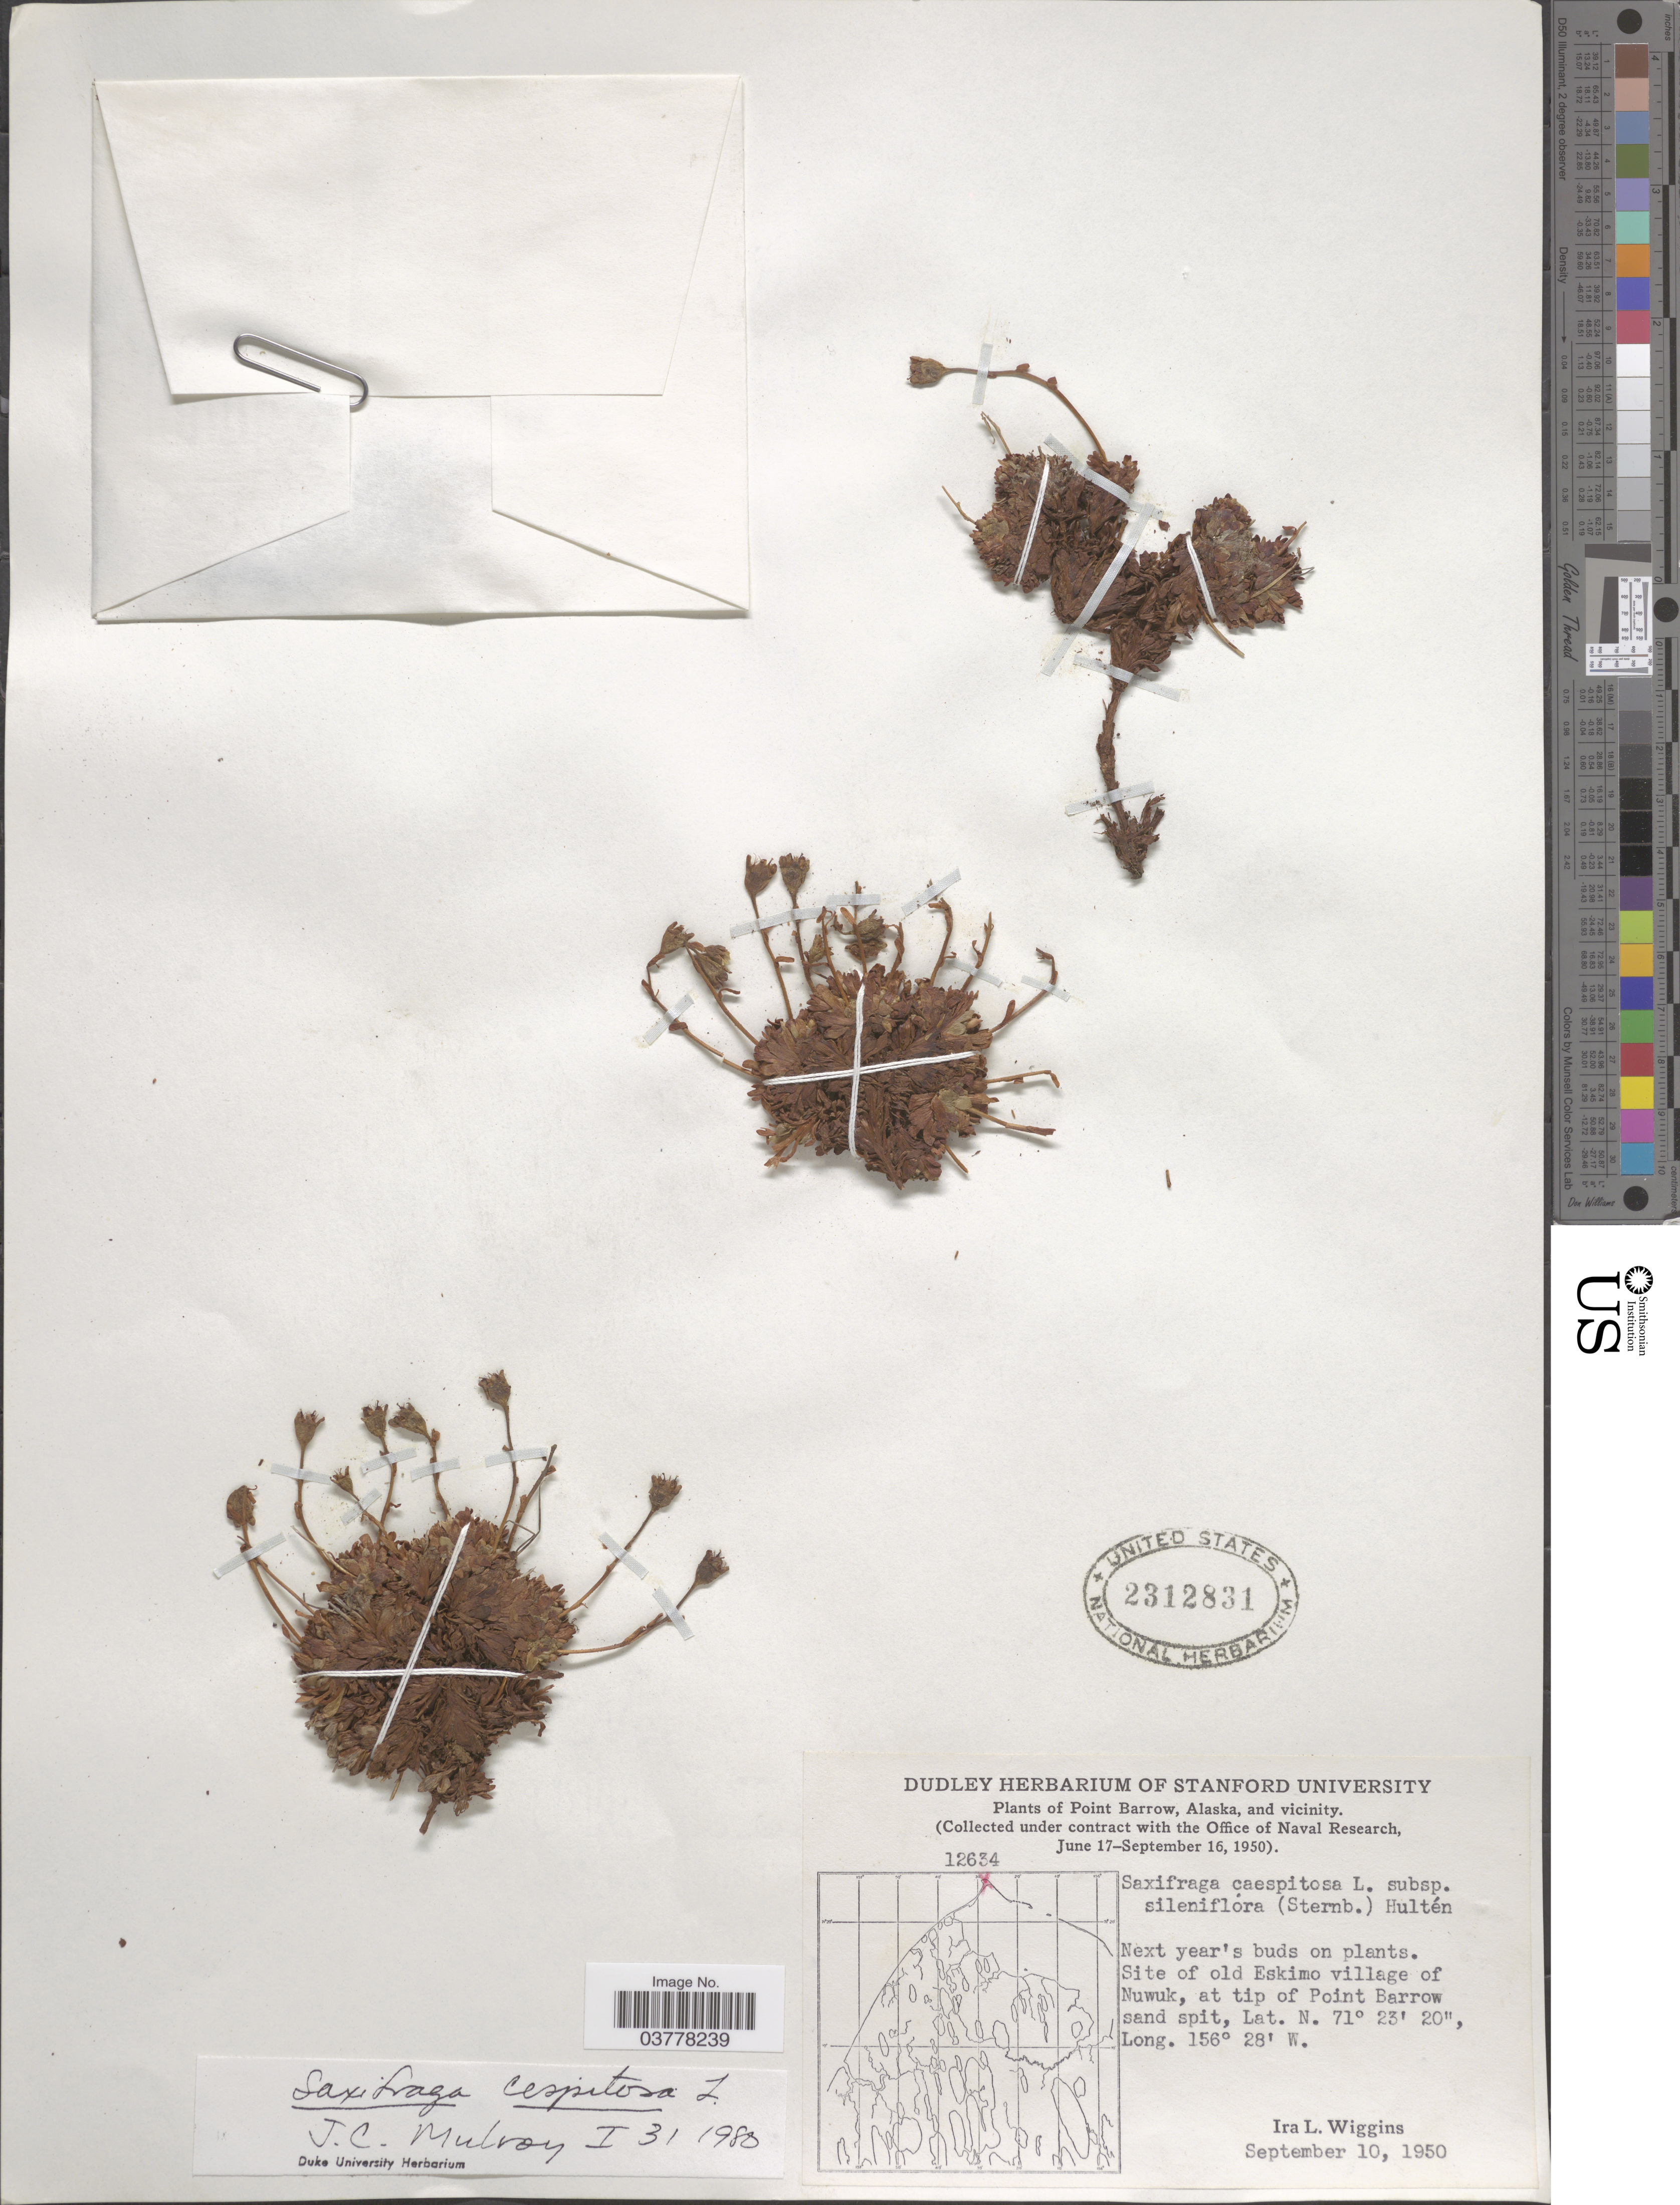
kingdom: Plantae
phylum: Tracheophyta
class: Magnoliopsida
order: Saxifragales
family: Saxifragaceae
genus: Saxifraga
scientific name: Saxifraga caespitosa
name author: L.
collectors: I. L. Wiggins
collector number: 12634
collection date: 1950-09-10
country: United States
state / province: Alaska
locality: Point Barrow, Alaska, and vicinity. Site of old Eskimo village of Nuwuk, at tip of Point Barrow sand spit.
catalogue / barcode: US 2312831